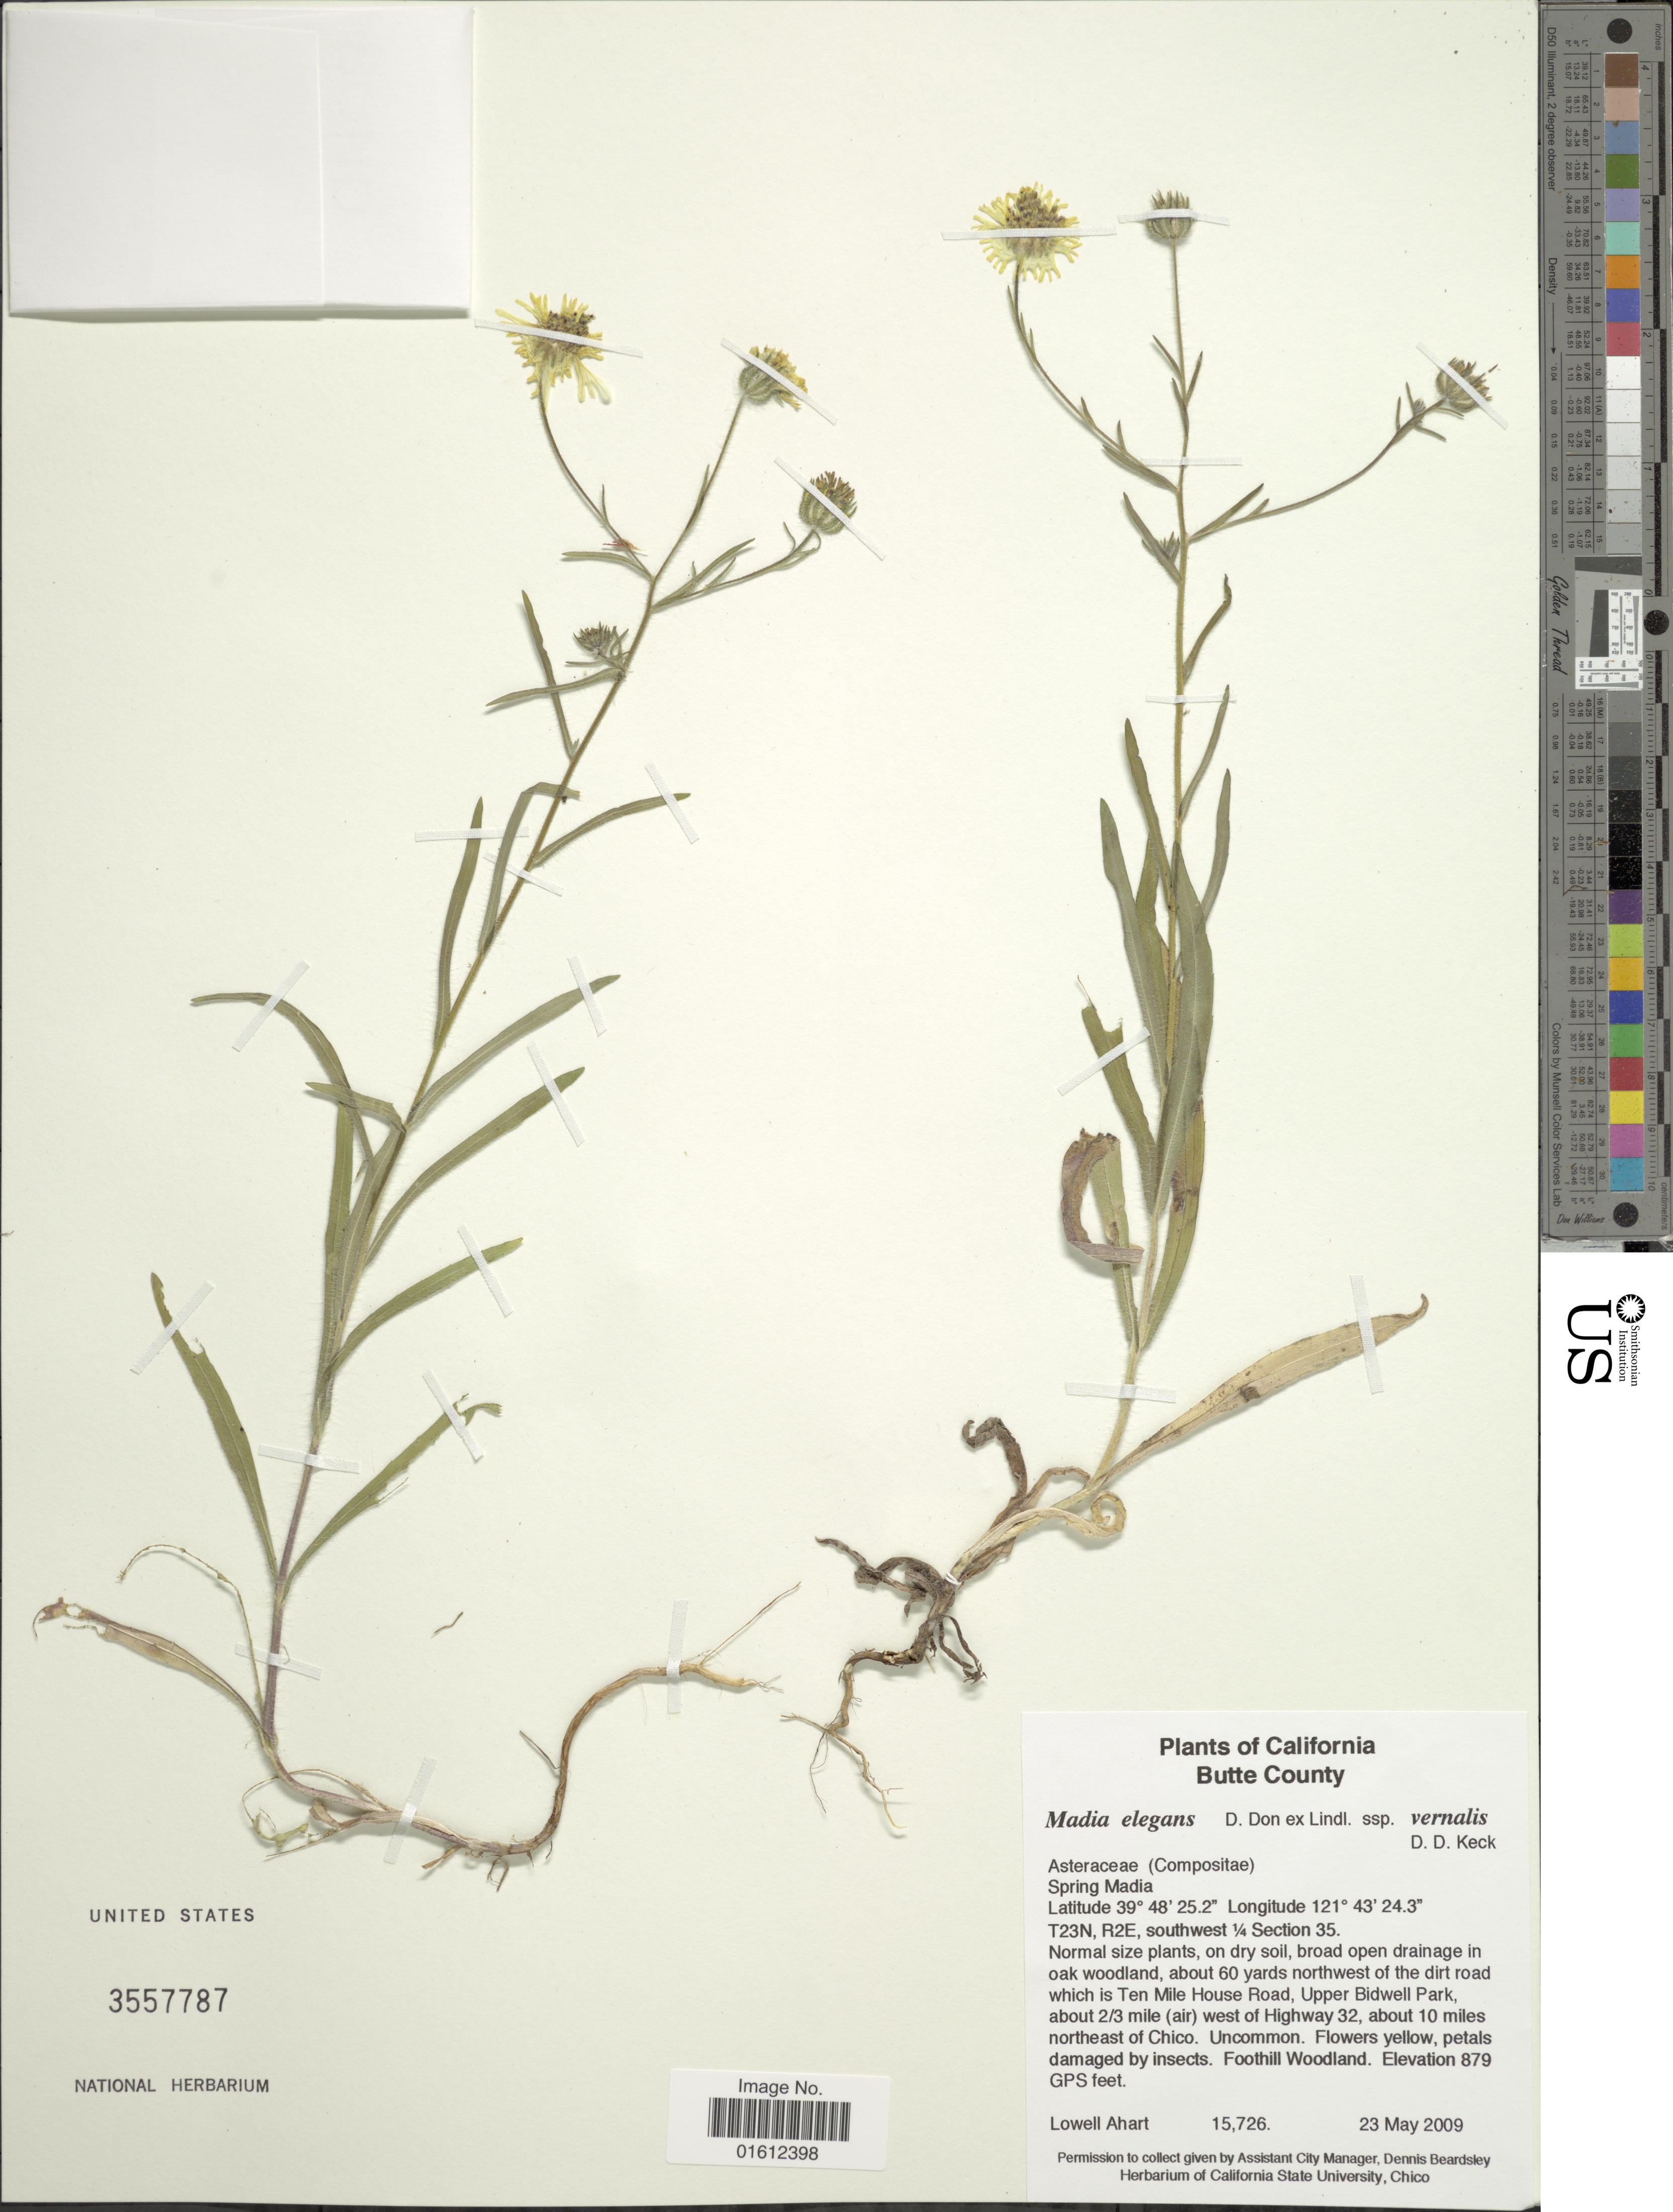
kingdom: Plantae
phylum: Tracheophyta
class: Magnoliopsida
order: Asterales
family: Asteraceae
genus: Madia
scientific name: Madia elegans subsp. elegans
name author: D. Don ex Lindl.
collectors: L. Ahart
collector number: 15726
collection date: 2009-05-23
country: United States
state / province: California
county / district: Butte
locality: Butte County. T23N, R2E, southwest ¼ Section 35. About 60 yards northwest of the dirt road which is Ten Mile House Road, Upper Bidwell Park, about 2/3 mile (air) west of Highway, about 10 miles northeast of Chico.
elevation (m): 268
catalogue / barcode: US 3557787